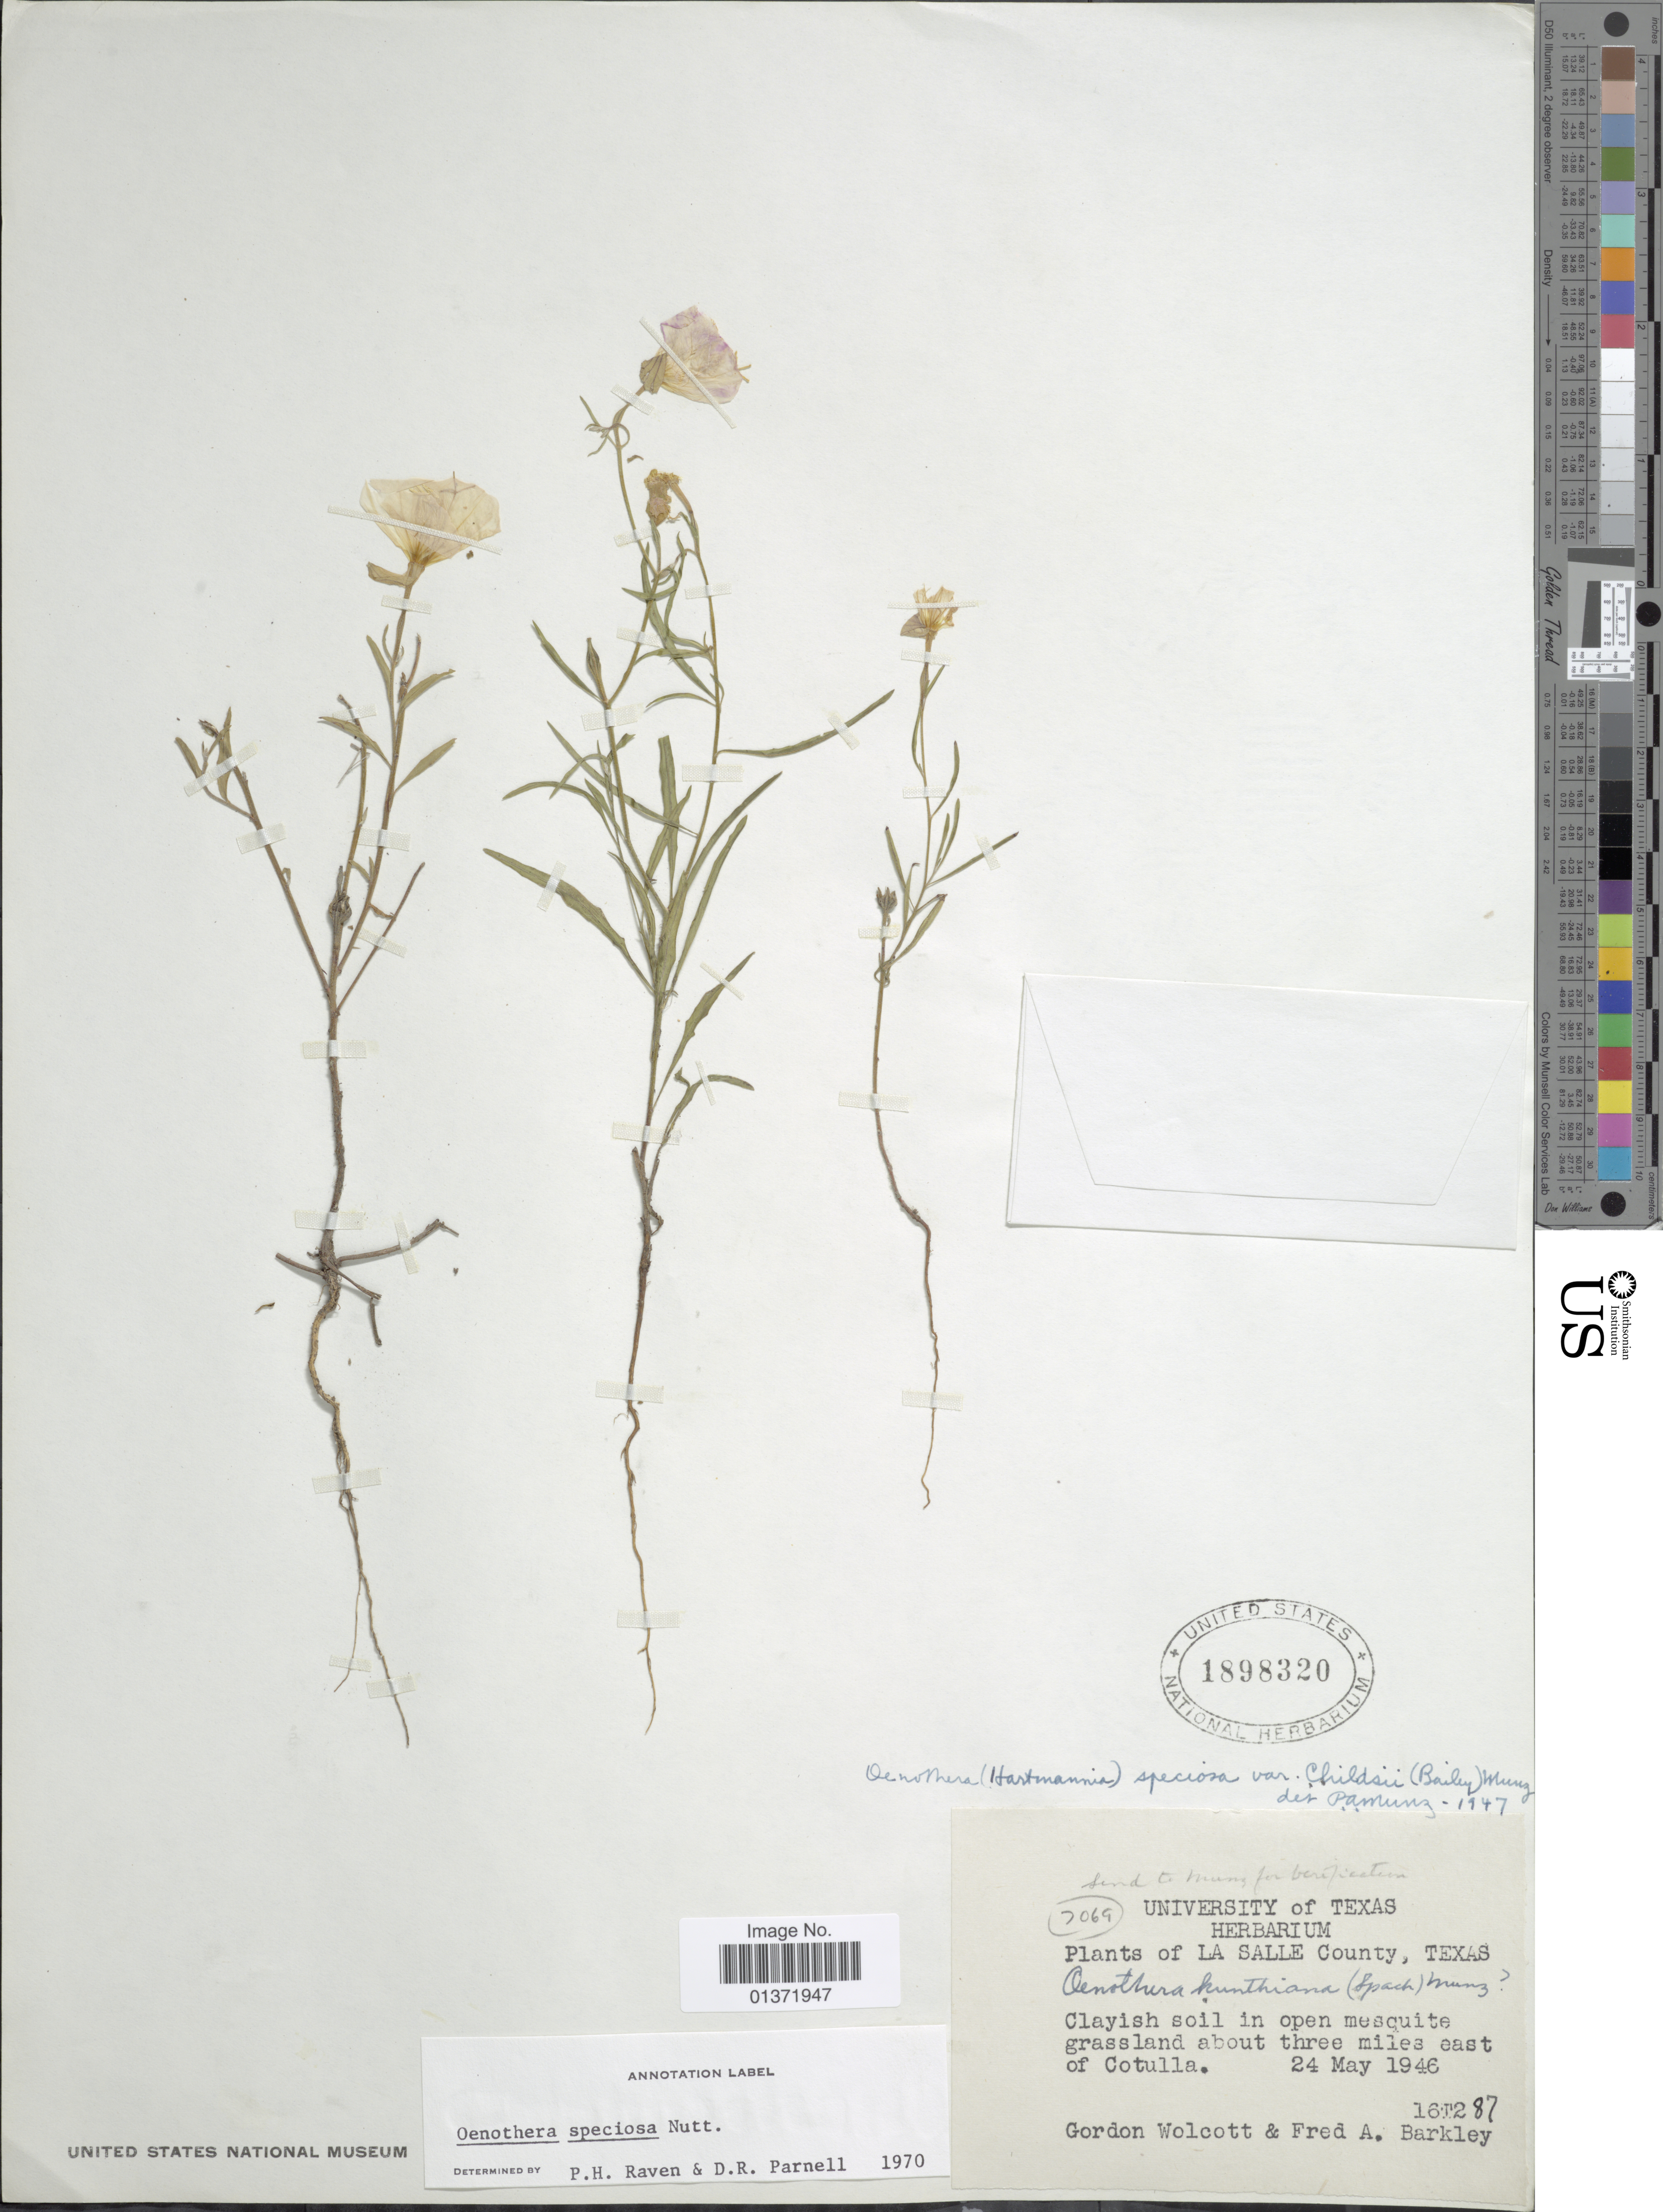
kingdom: Plantae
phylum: Tracheophyta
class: Magnoliopsida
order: Myrtales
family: Onagraceae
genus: Oenothera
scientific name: Oenothera speciosa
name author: Nutt.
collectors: G. Wolcott & F. A. Barkley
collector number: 16T287*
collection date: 1946-05-24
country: United States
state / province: Texas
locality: La Salle County, about three miles east of Cotulla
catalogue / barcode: US 1898320